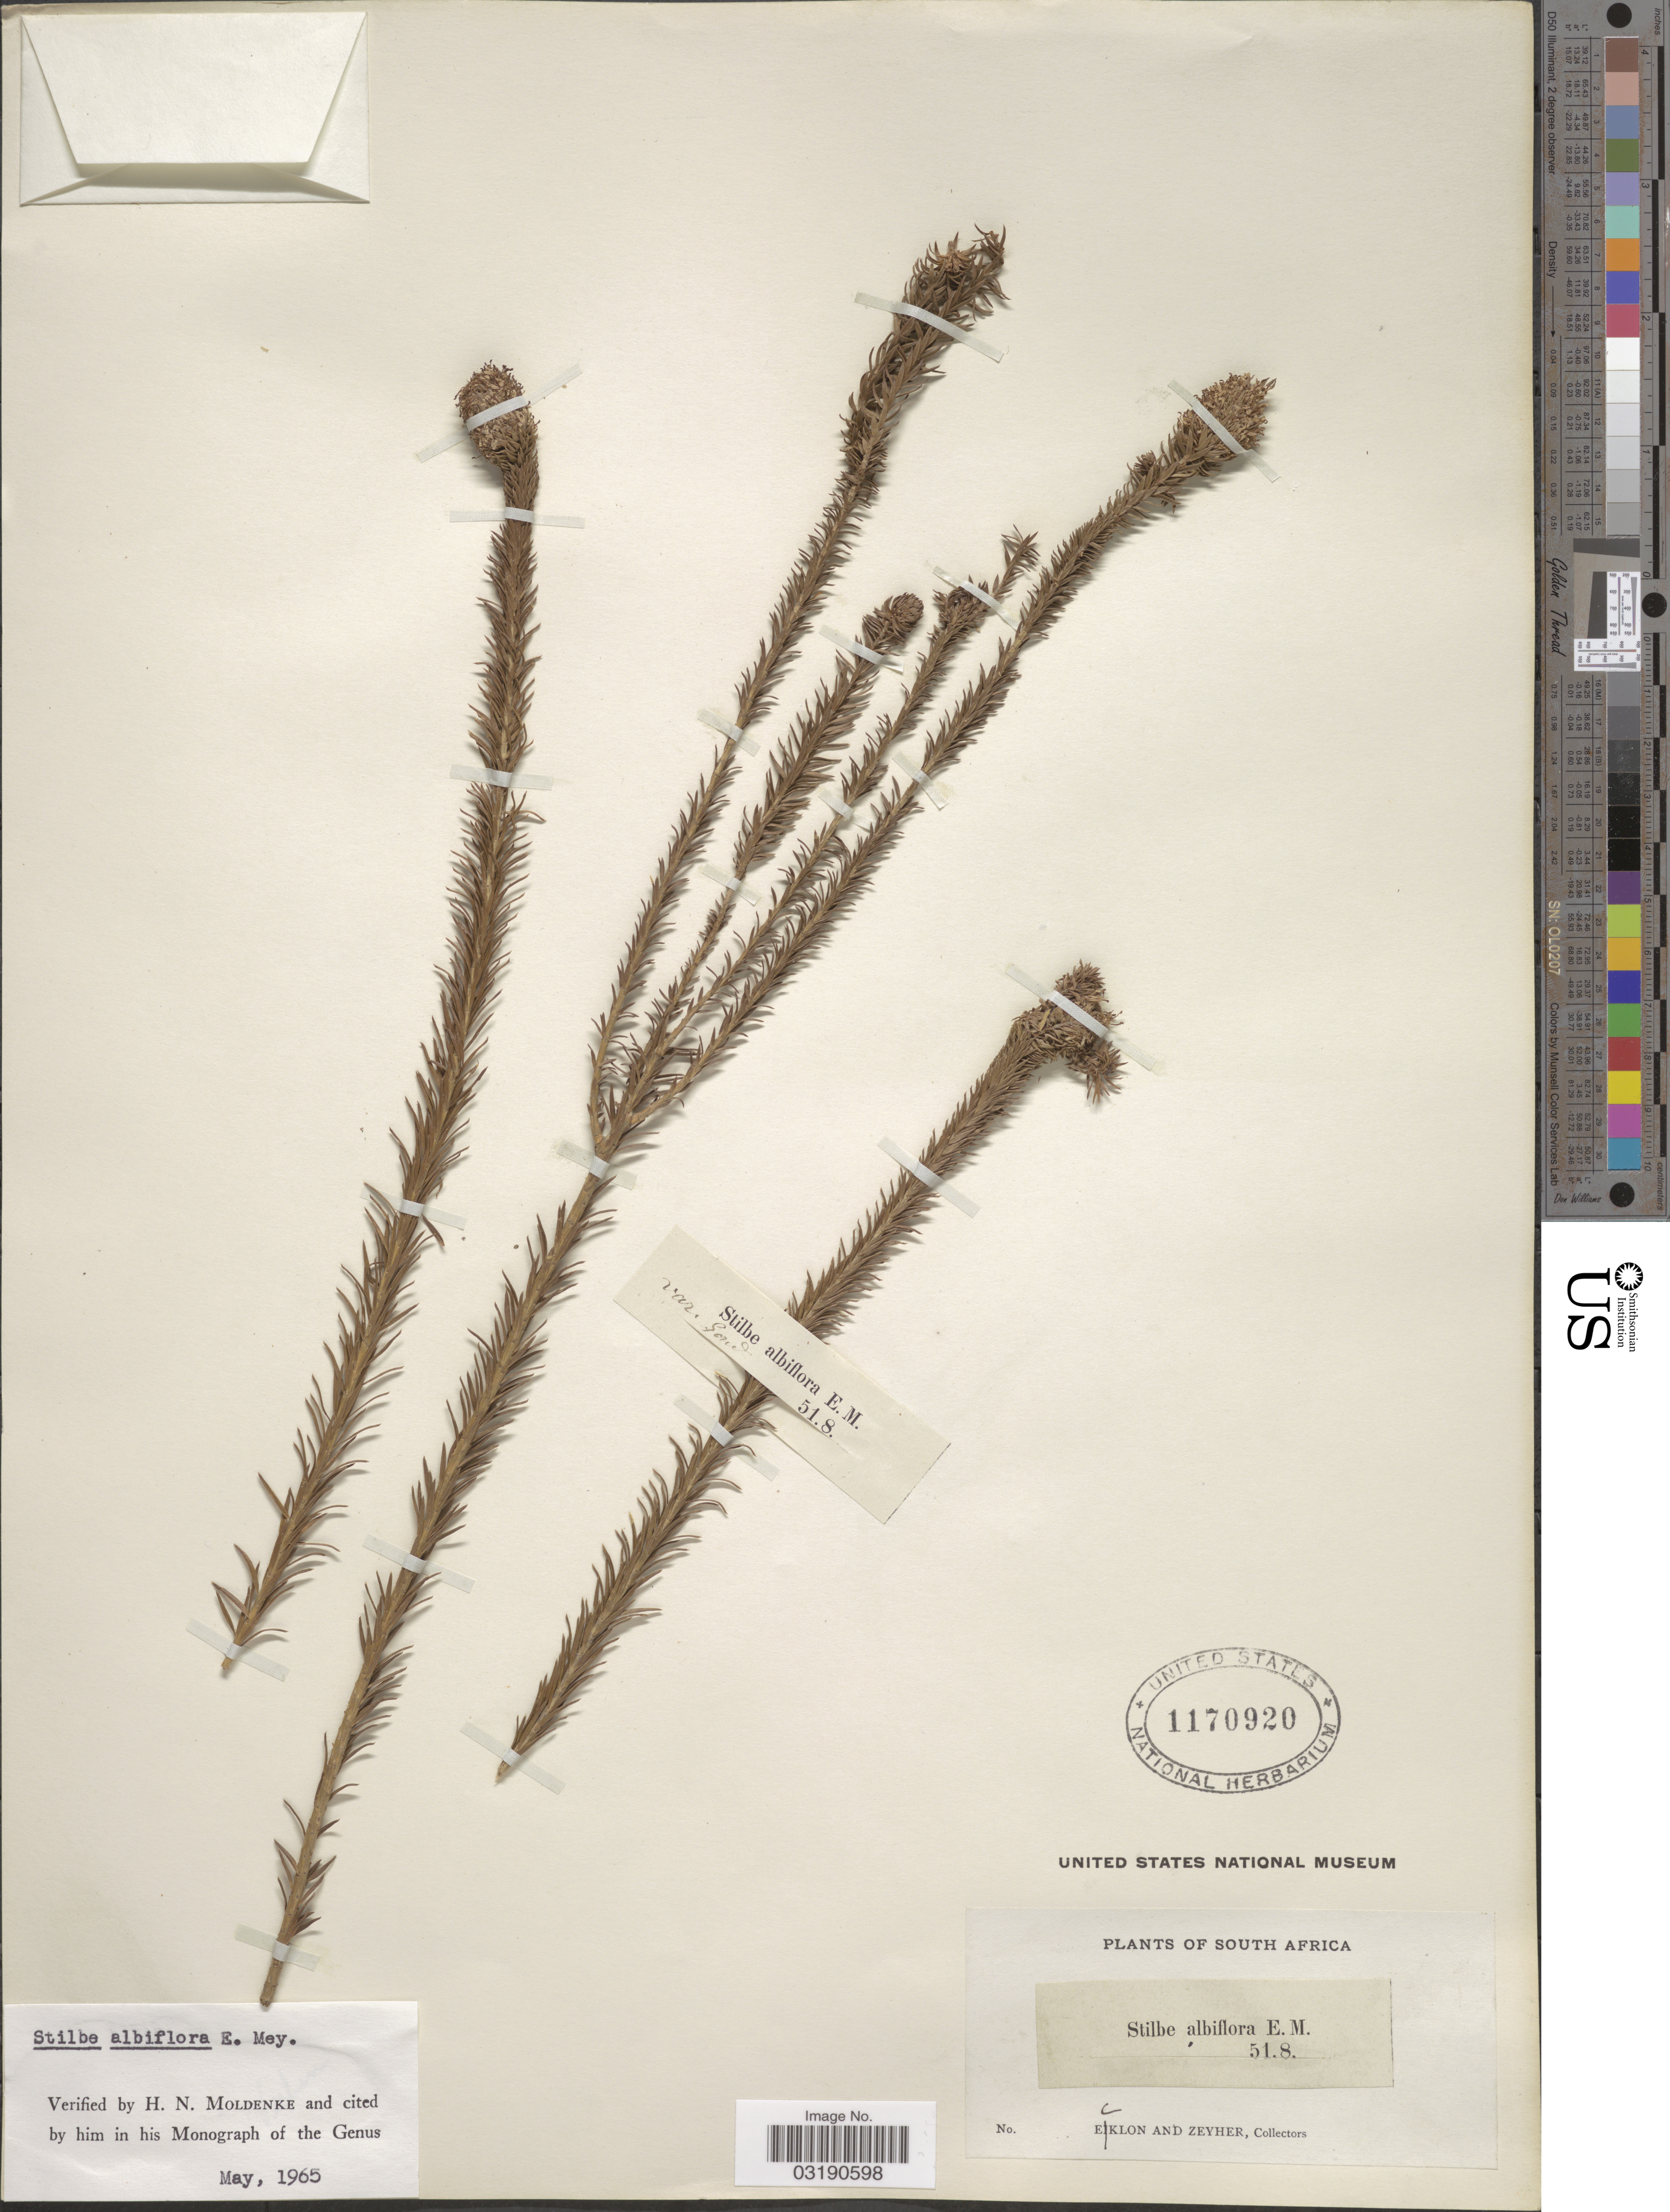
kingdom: Plantae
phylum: Tracheophyta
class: Magnoliopsida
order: Lamiales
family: Verbenaceae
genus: Lippia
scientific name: Lippia albiflora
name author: E. Mey.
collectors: -. Ecklon & -. Zeyher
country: South Africa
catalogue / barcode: US 1170920